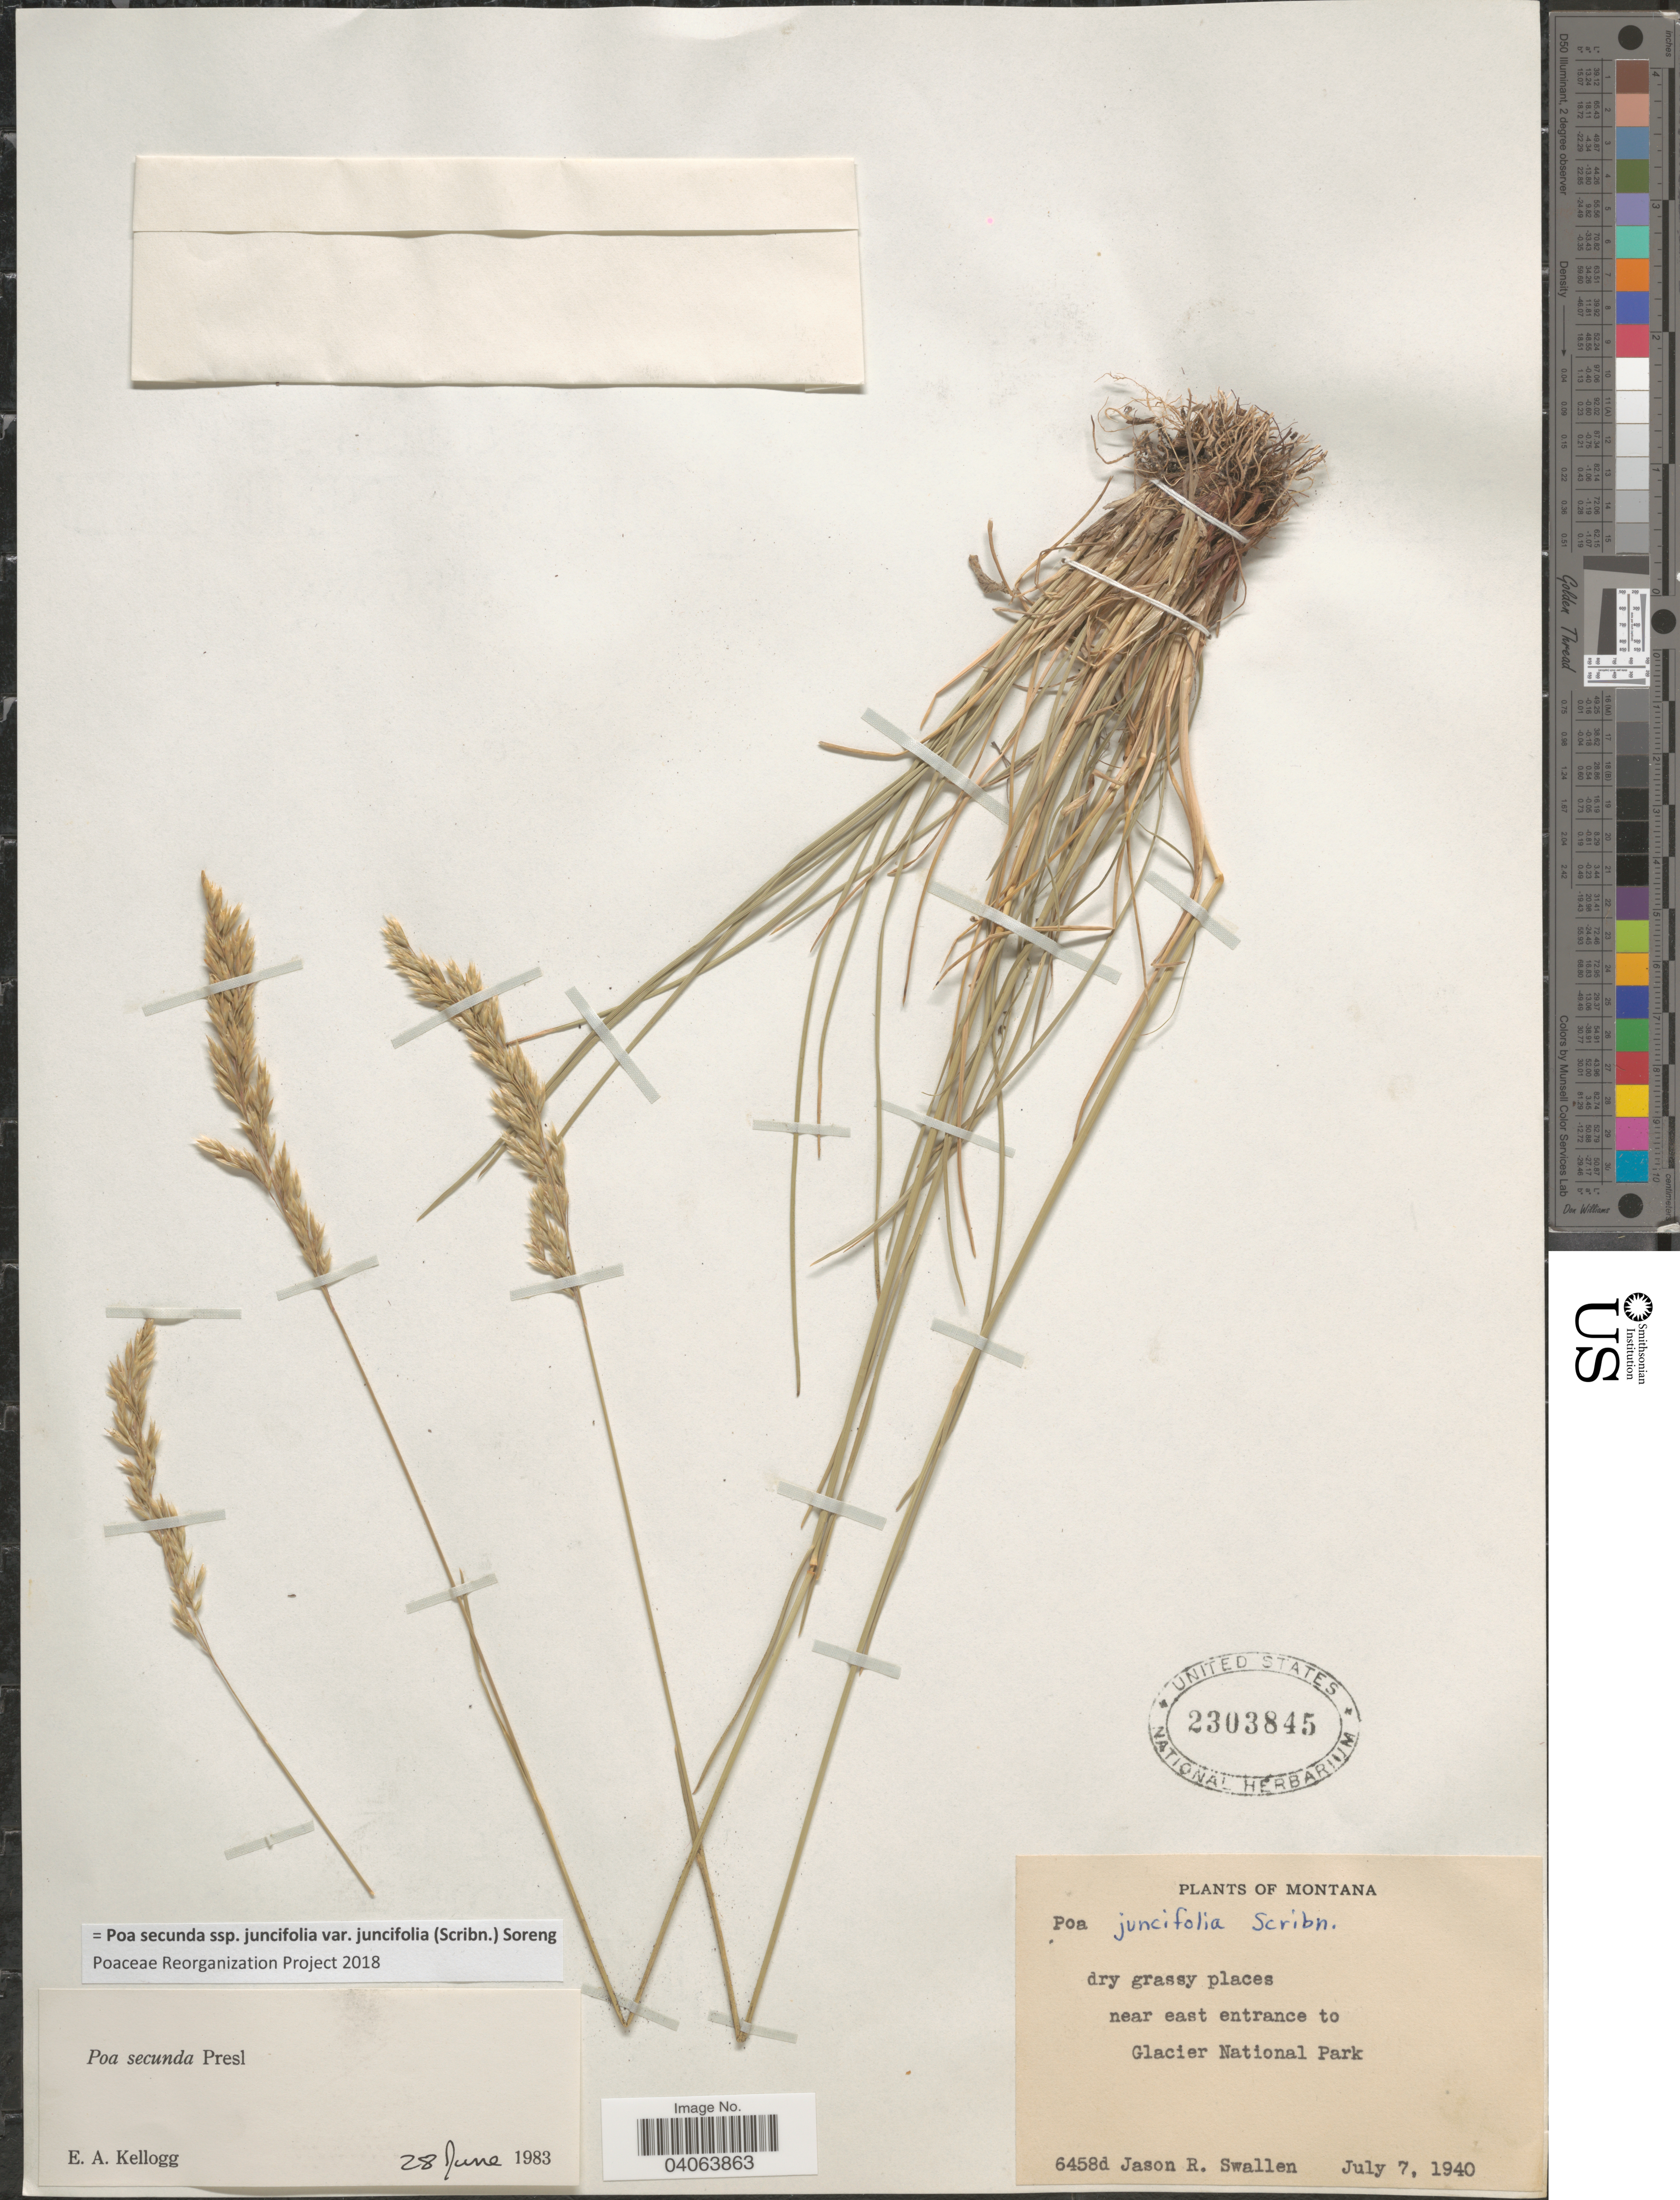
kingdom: Plantae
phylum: Tracheophyta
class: Liliopsida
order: Poales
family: Poaceae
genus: Poa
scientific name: Poa secunda subsp. juncifolia var. juncifolia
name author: (Scribn.) Soreng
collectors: J. R. Swallen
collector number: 6458d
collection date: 1940-07-07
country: United States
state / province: Montana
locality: Dry grassy places near east entrance to Glacier National Park.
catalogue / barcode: US 2303845